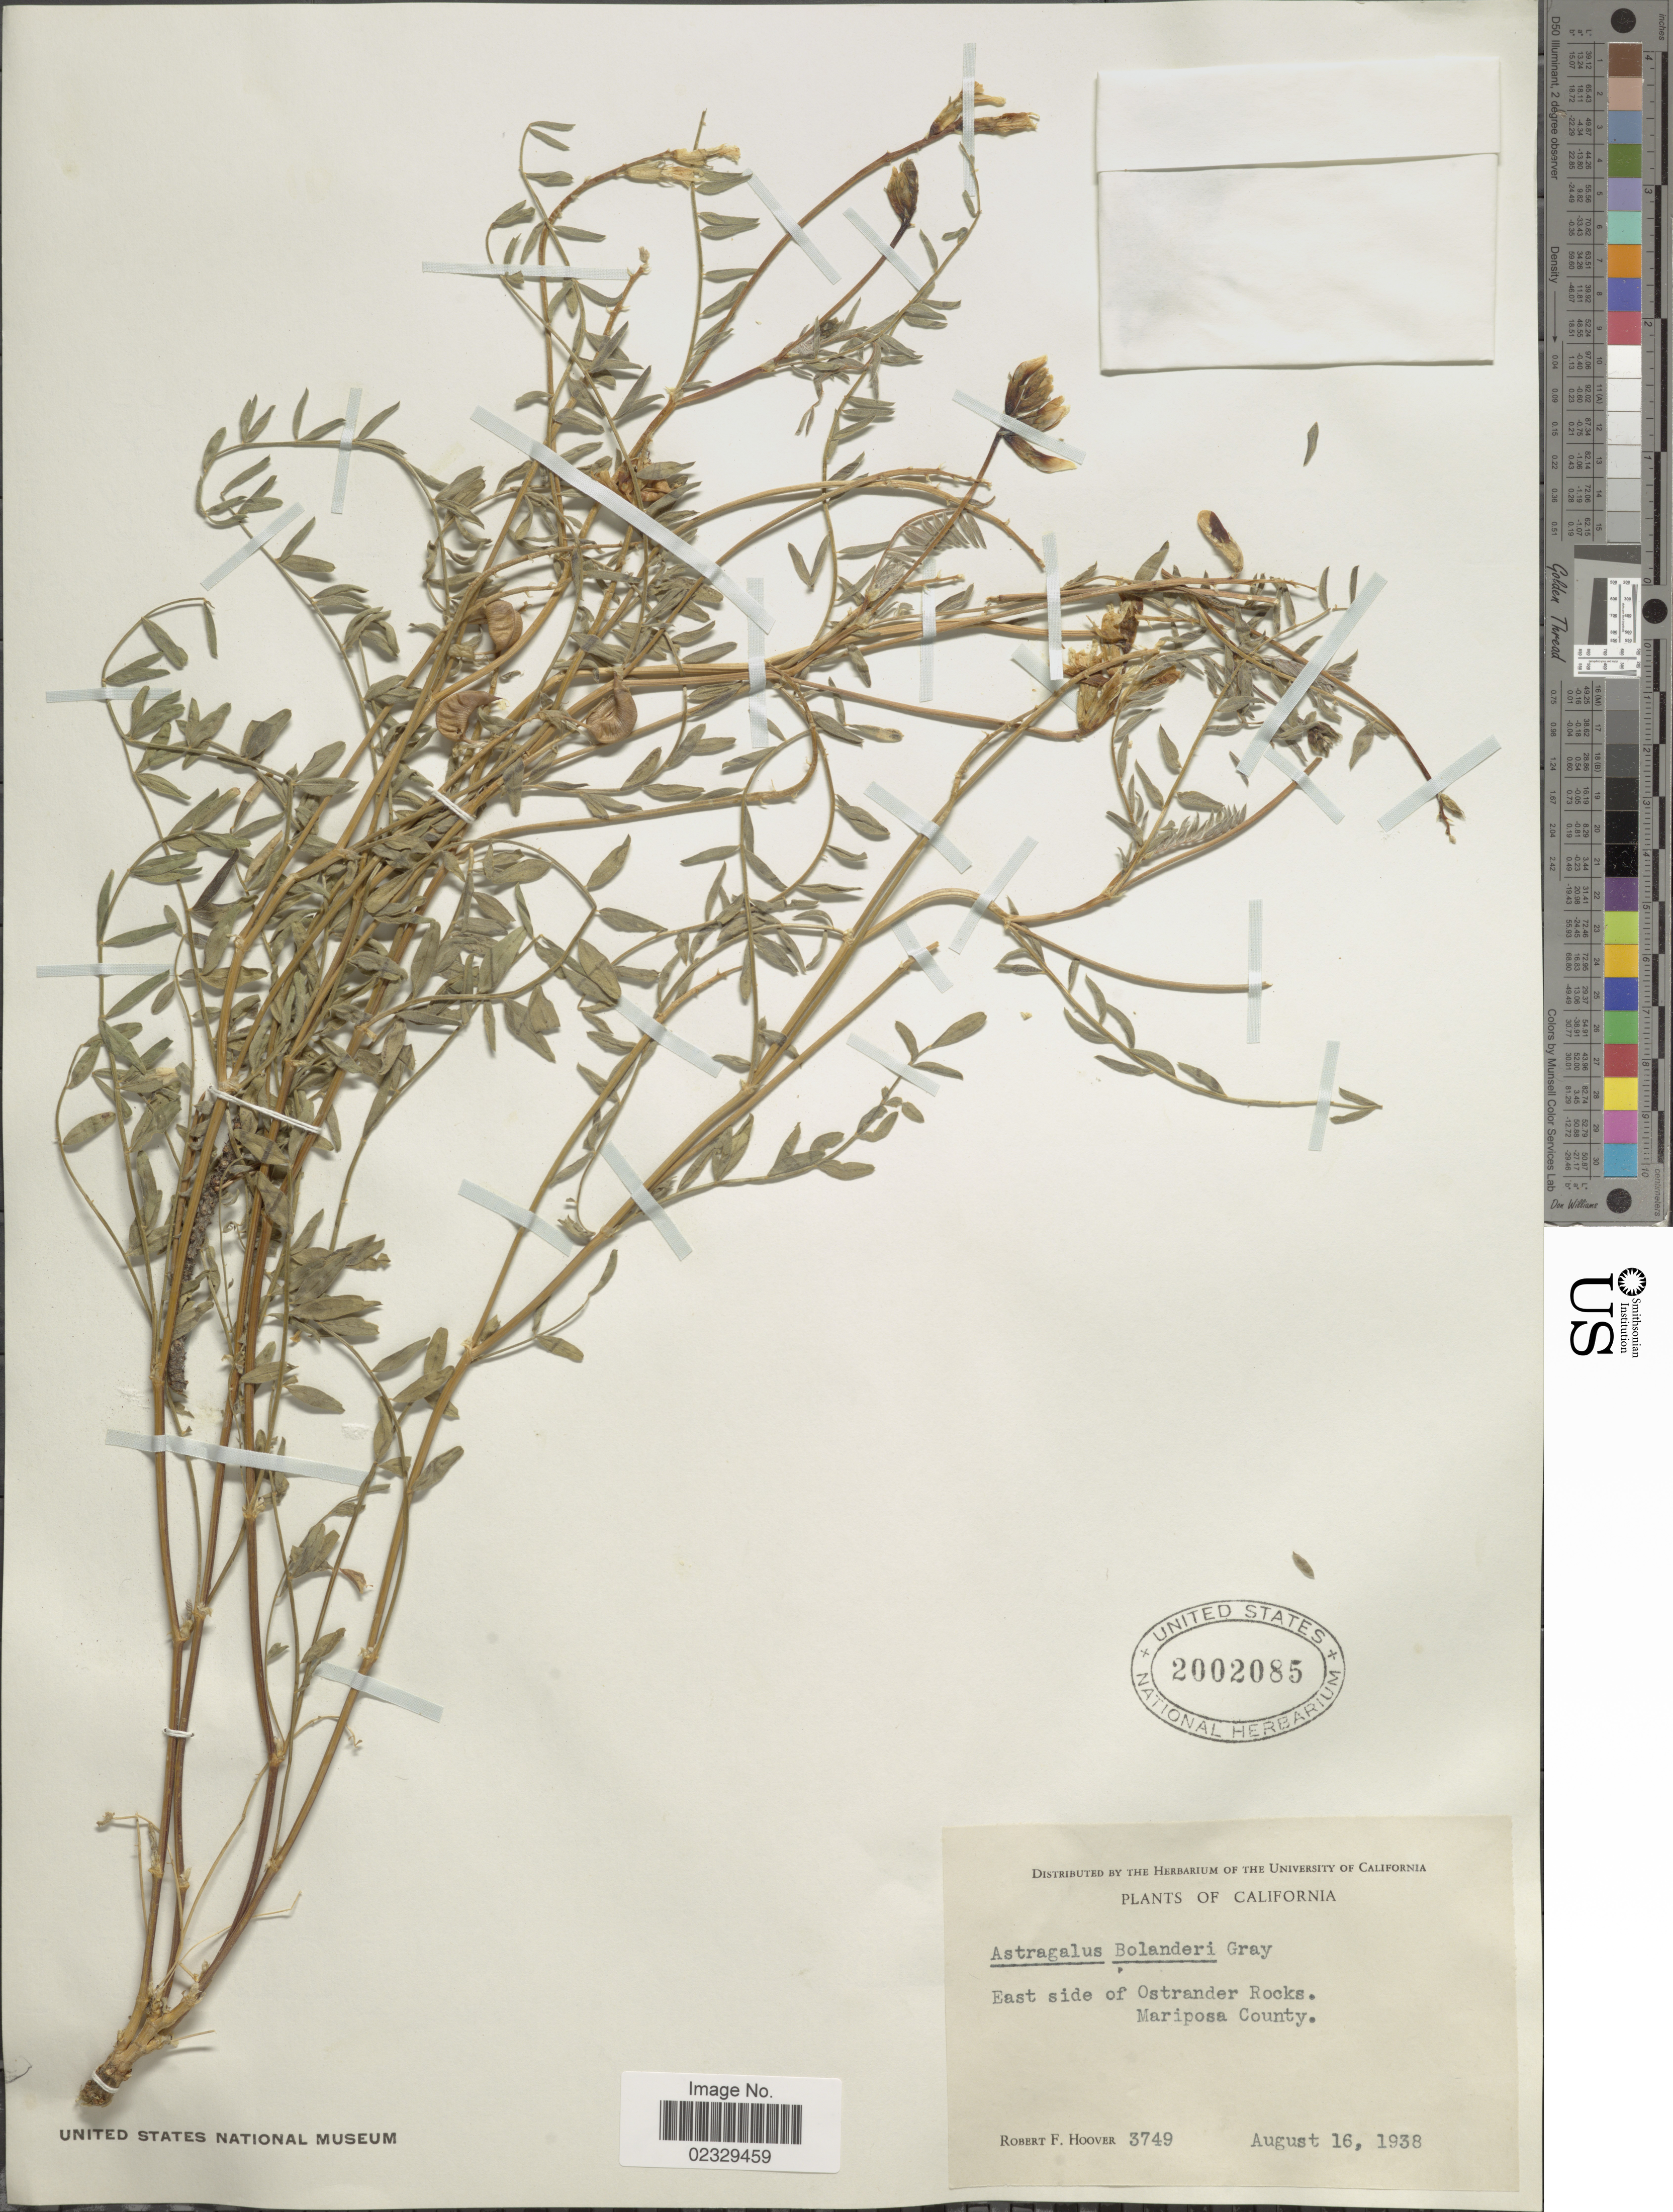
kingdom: Plantae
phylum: Tracheophyta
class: Magnoliopsida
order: Fabales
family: Fabaceae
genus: Astragalus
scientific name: Astragalus bolanderi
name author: A. Gray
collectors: R. F. Hoover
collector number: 3749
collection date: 1938-08-16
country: United States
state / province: California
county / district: Mariposa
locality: East side of Ostrander Rocks. Mariposa County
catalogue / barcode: US 2002085